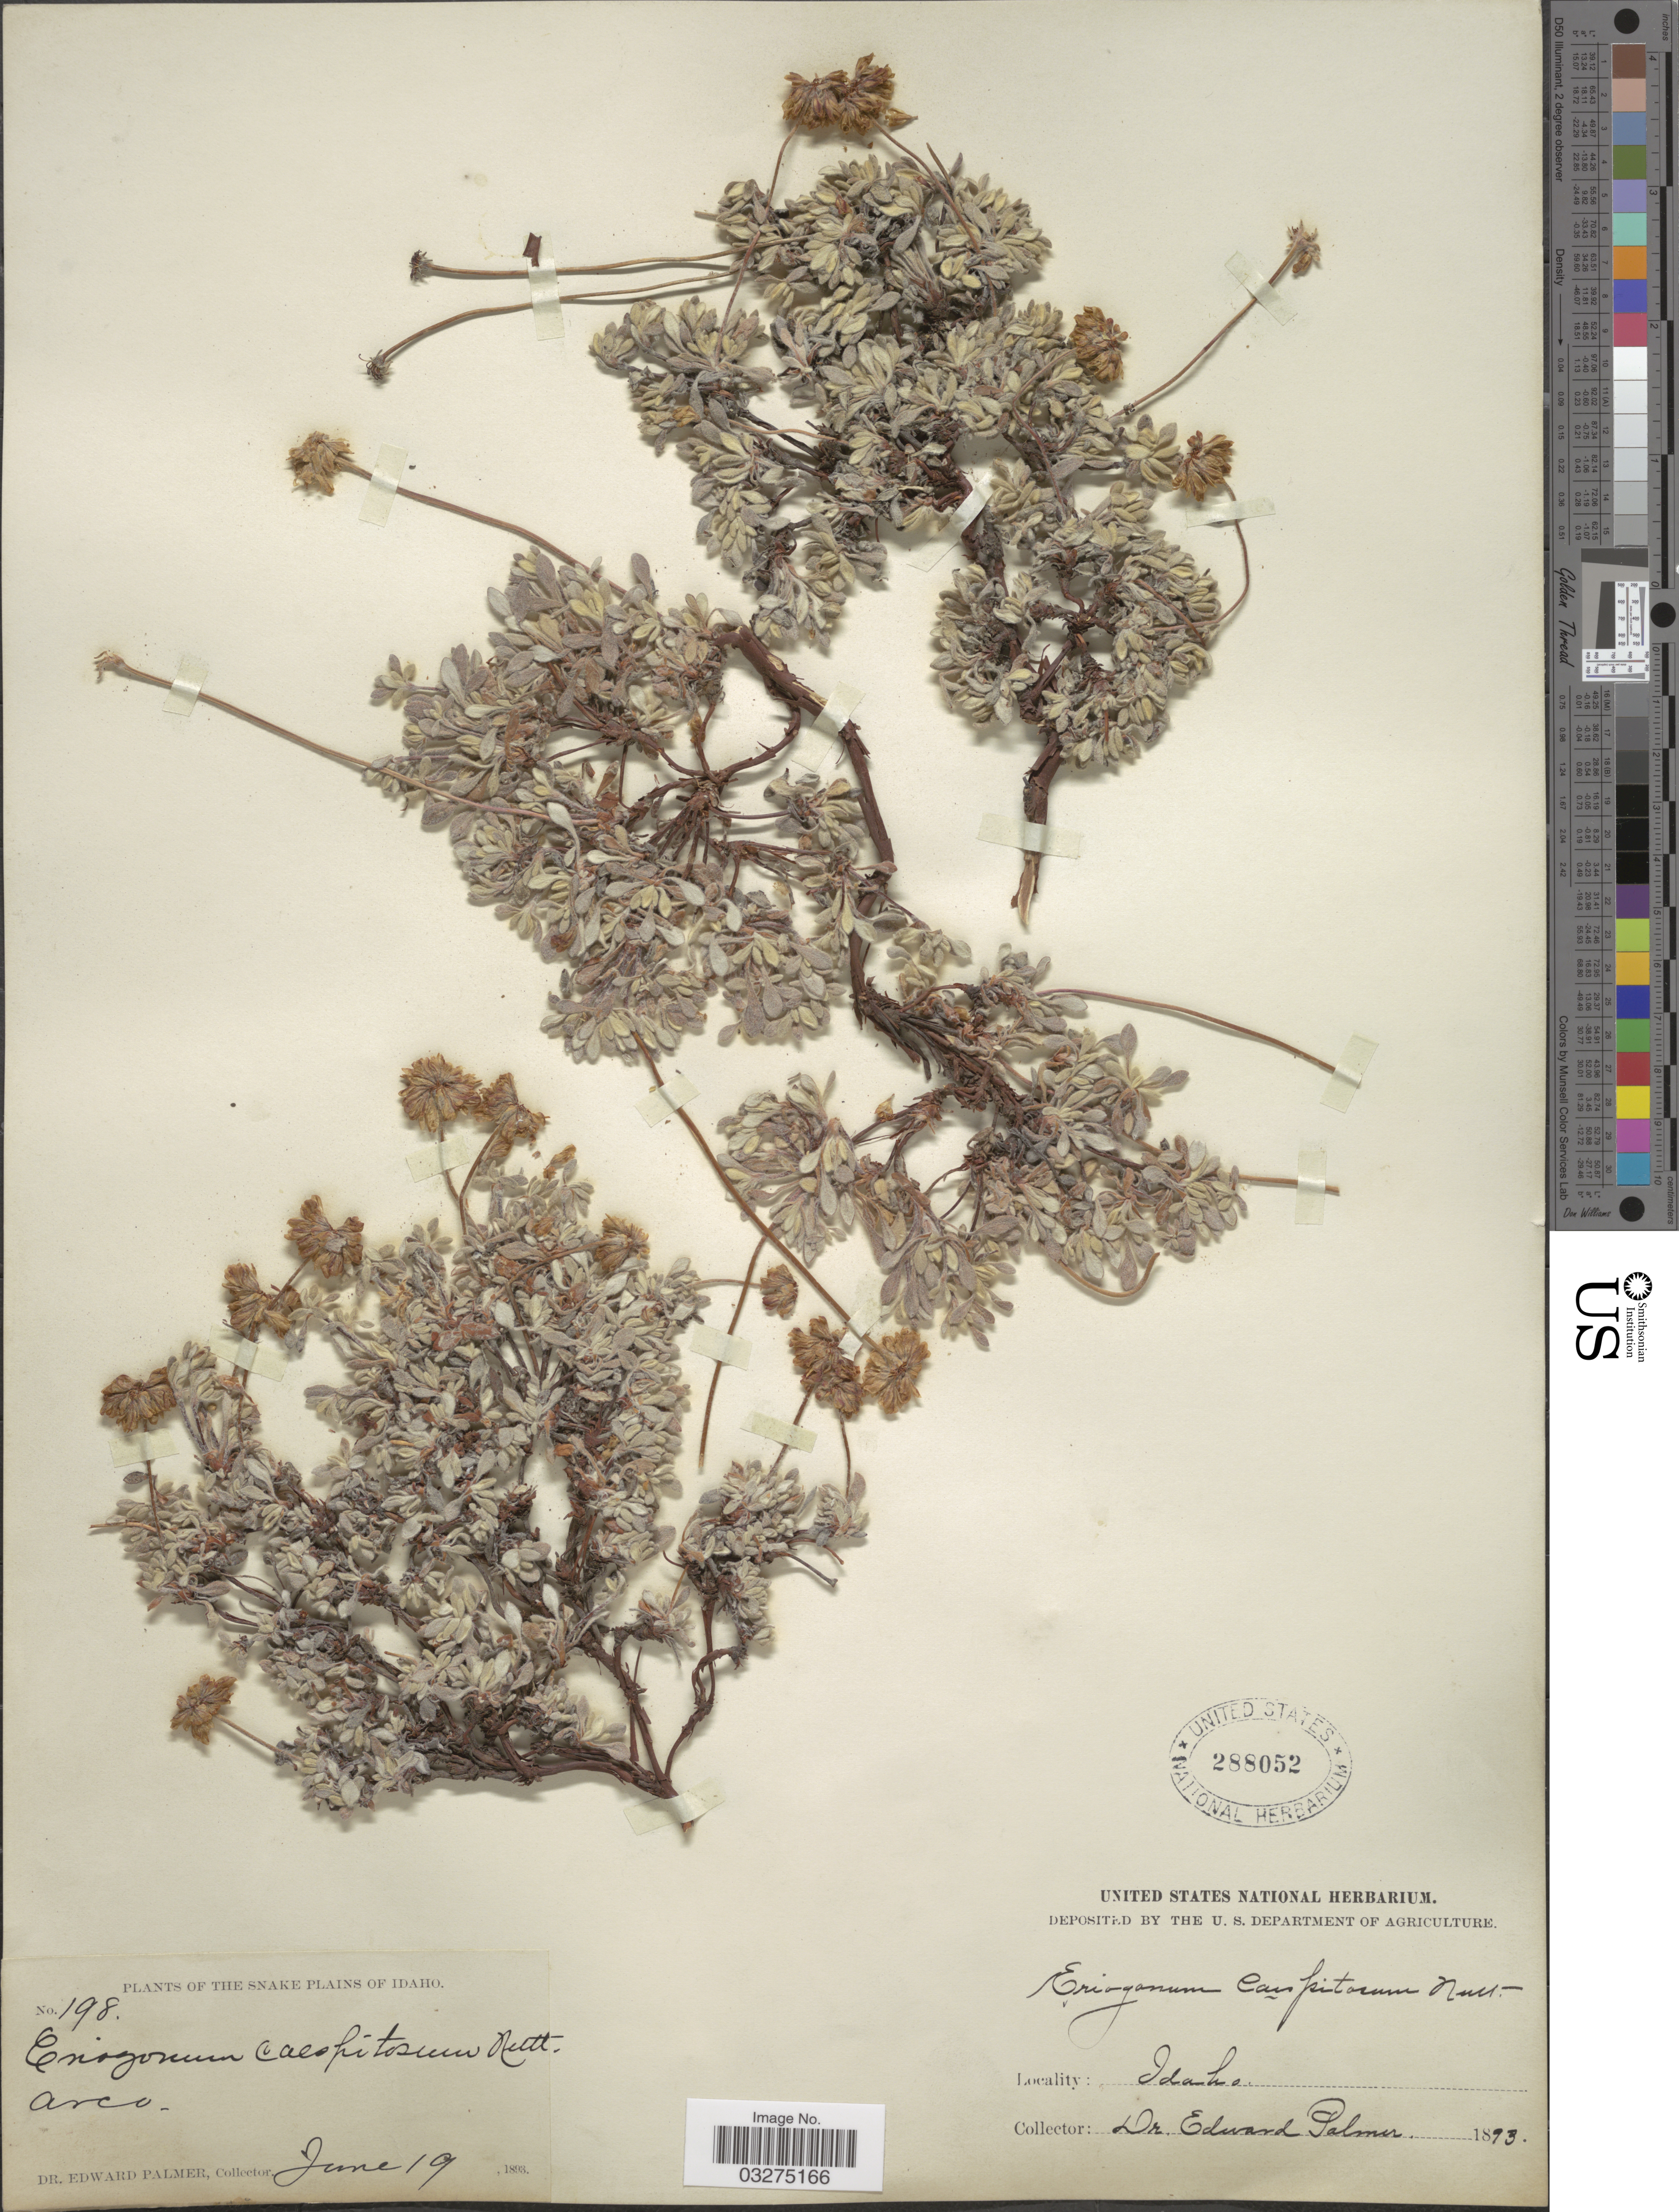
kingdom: Plantae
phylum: Tracheophyta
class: Magnoliopsida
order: Caryophyllales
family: Polygonaceae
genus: Eriogonum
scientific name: Eriogonum caespitosum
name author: Nutt.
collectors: E. Palmer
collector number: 198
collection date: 1893-06-19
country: United States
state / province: Idaho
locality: The Snake Plains. Arco.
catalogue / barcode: US 288052